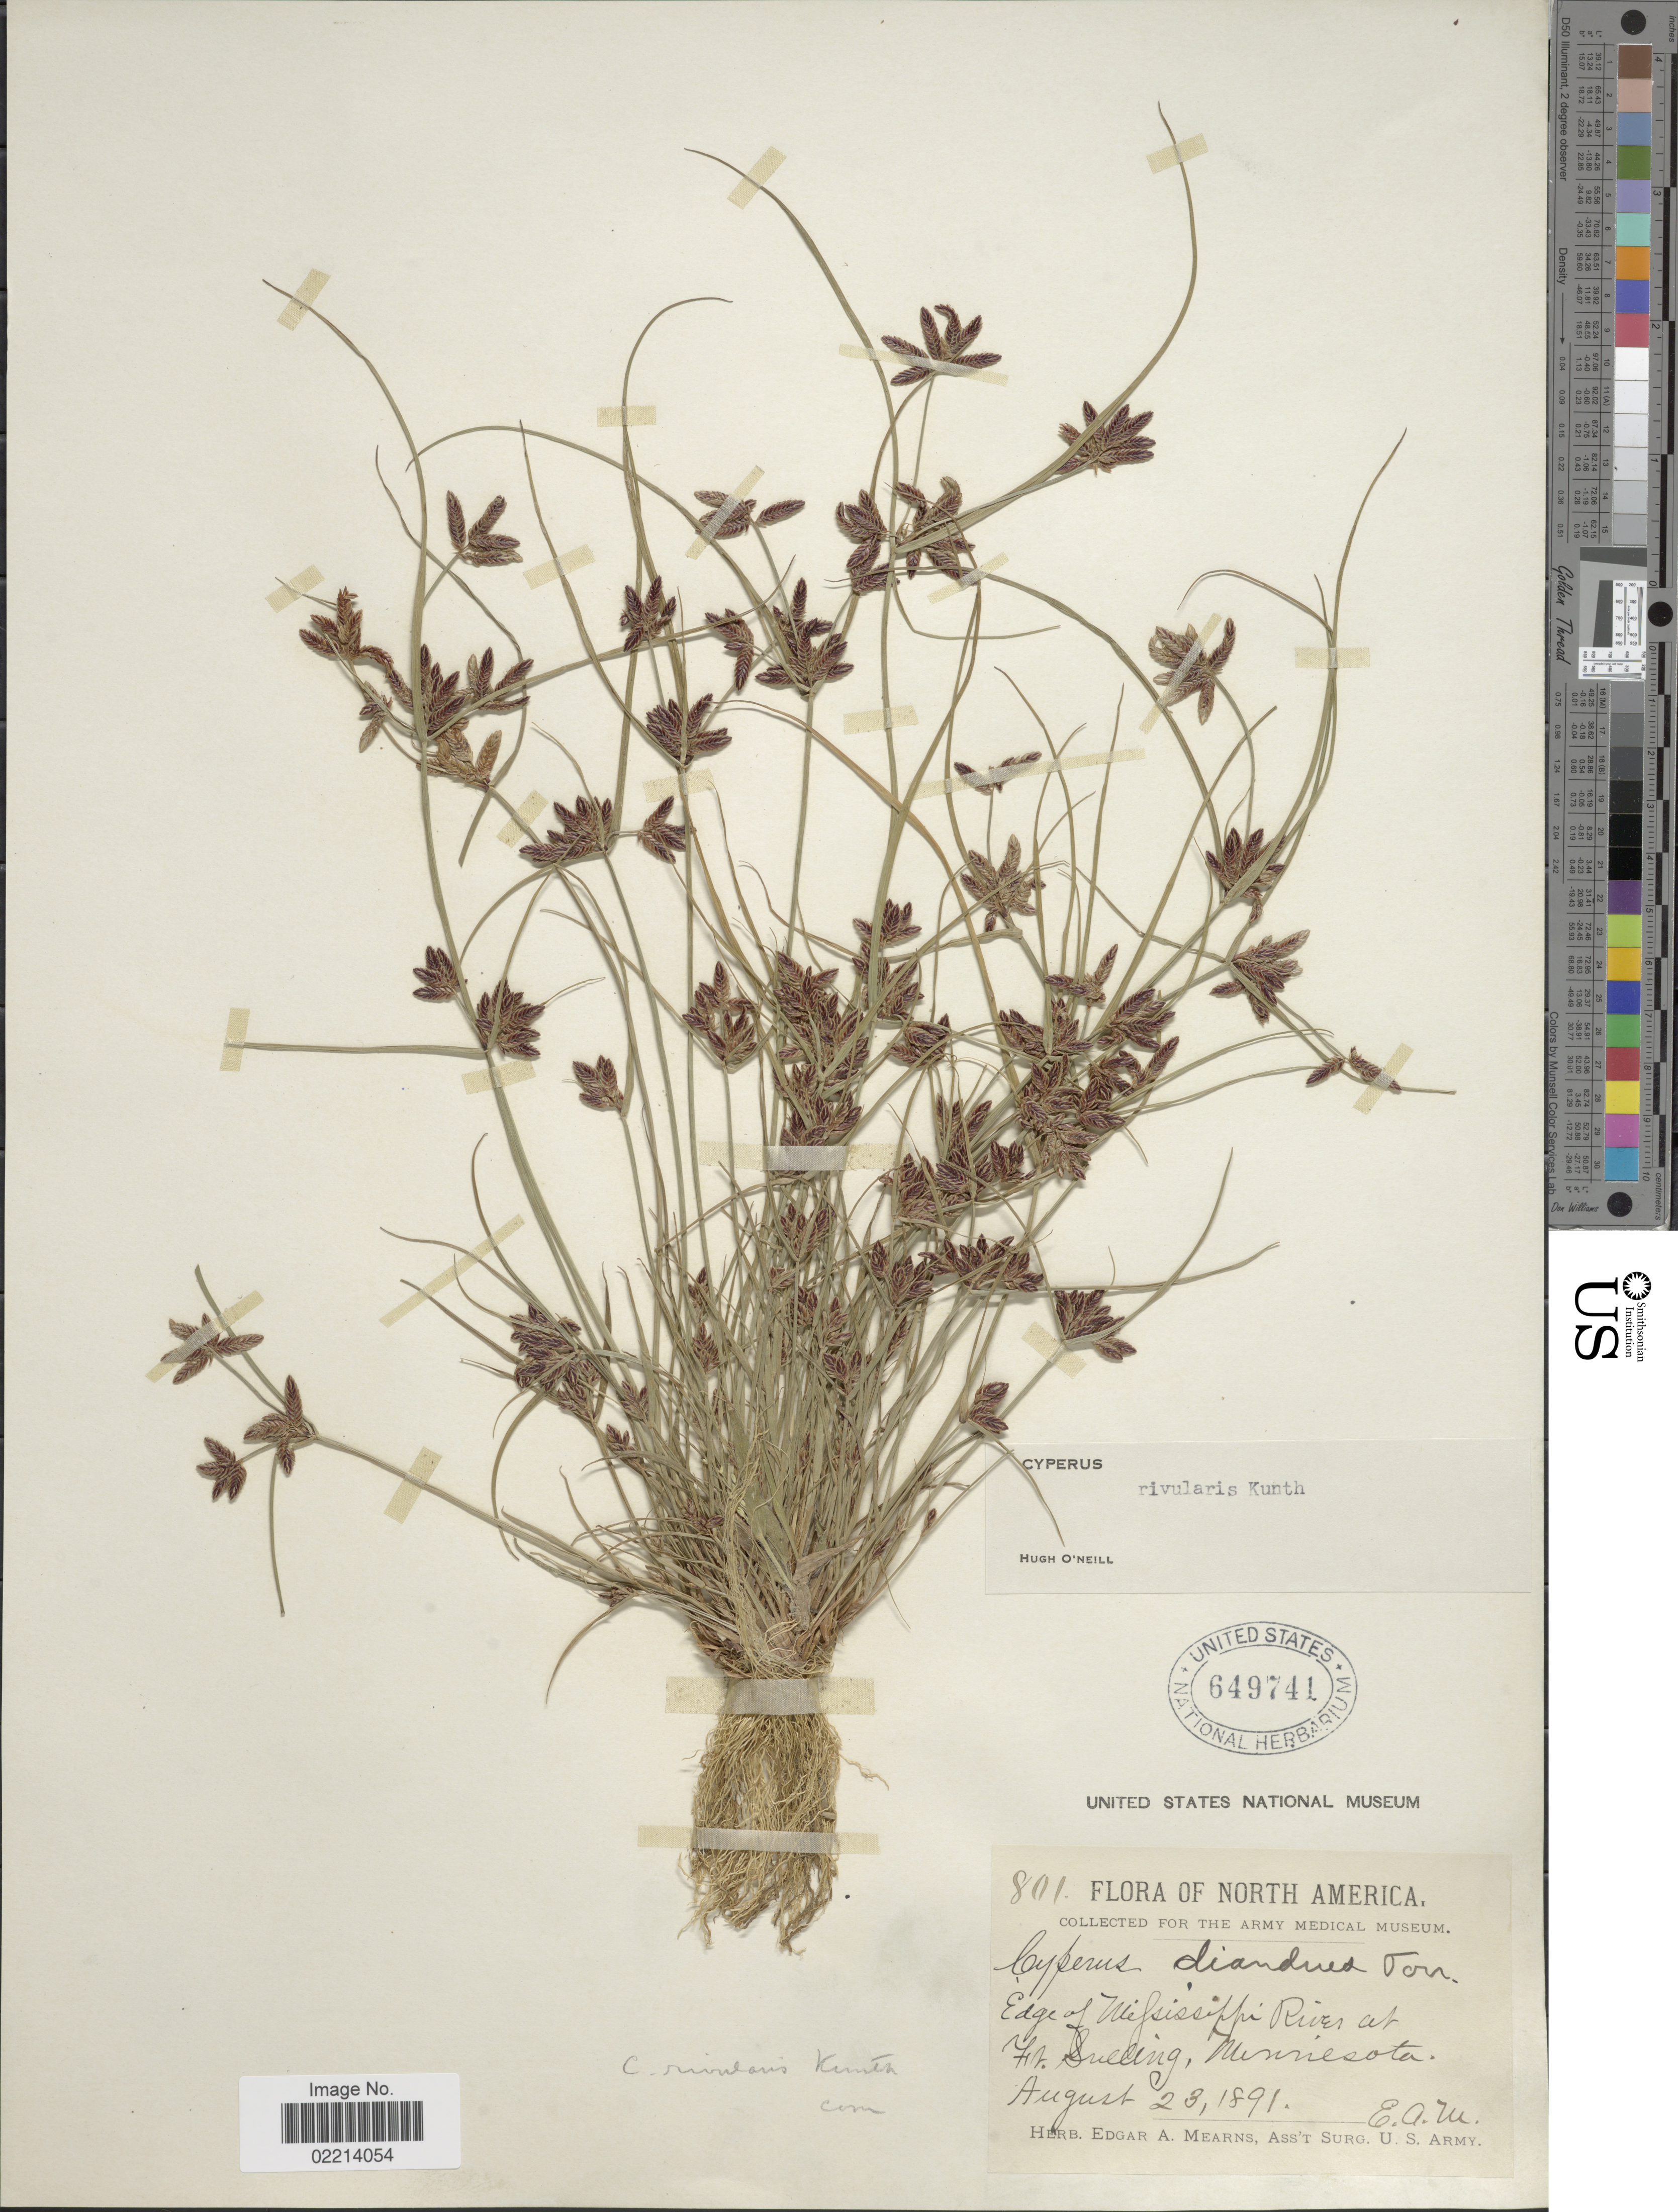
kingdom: Plantae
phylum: Tracheophyta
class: Liliopsida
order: Poales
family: Cyperaceae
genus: Cyperus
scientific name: Cyperus bipartitus Torr.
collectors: E. A. Mearns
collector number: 801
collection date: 1891-08-23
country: United States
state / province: Minnesota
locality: Edge of Mississippi River at Ft. Sulling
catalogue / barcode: US 649741